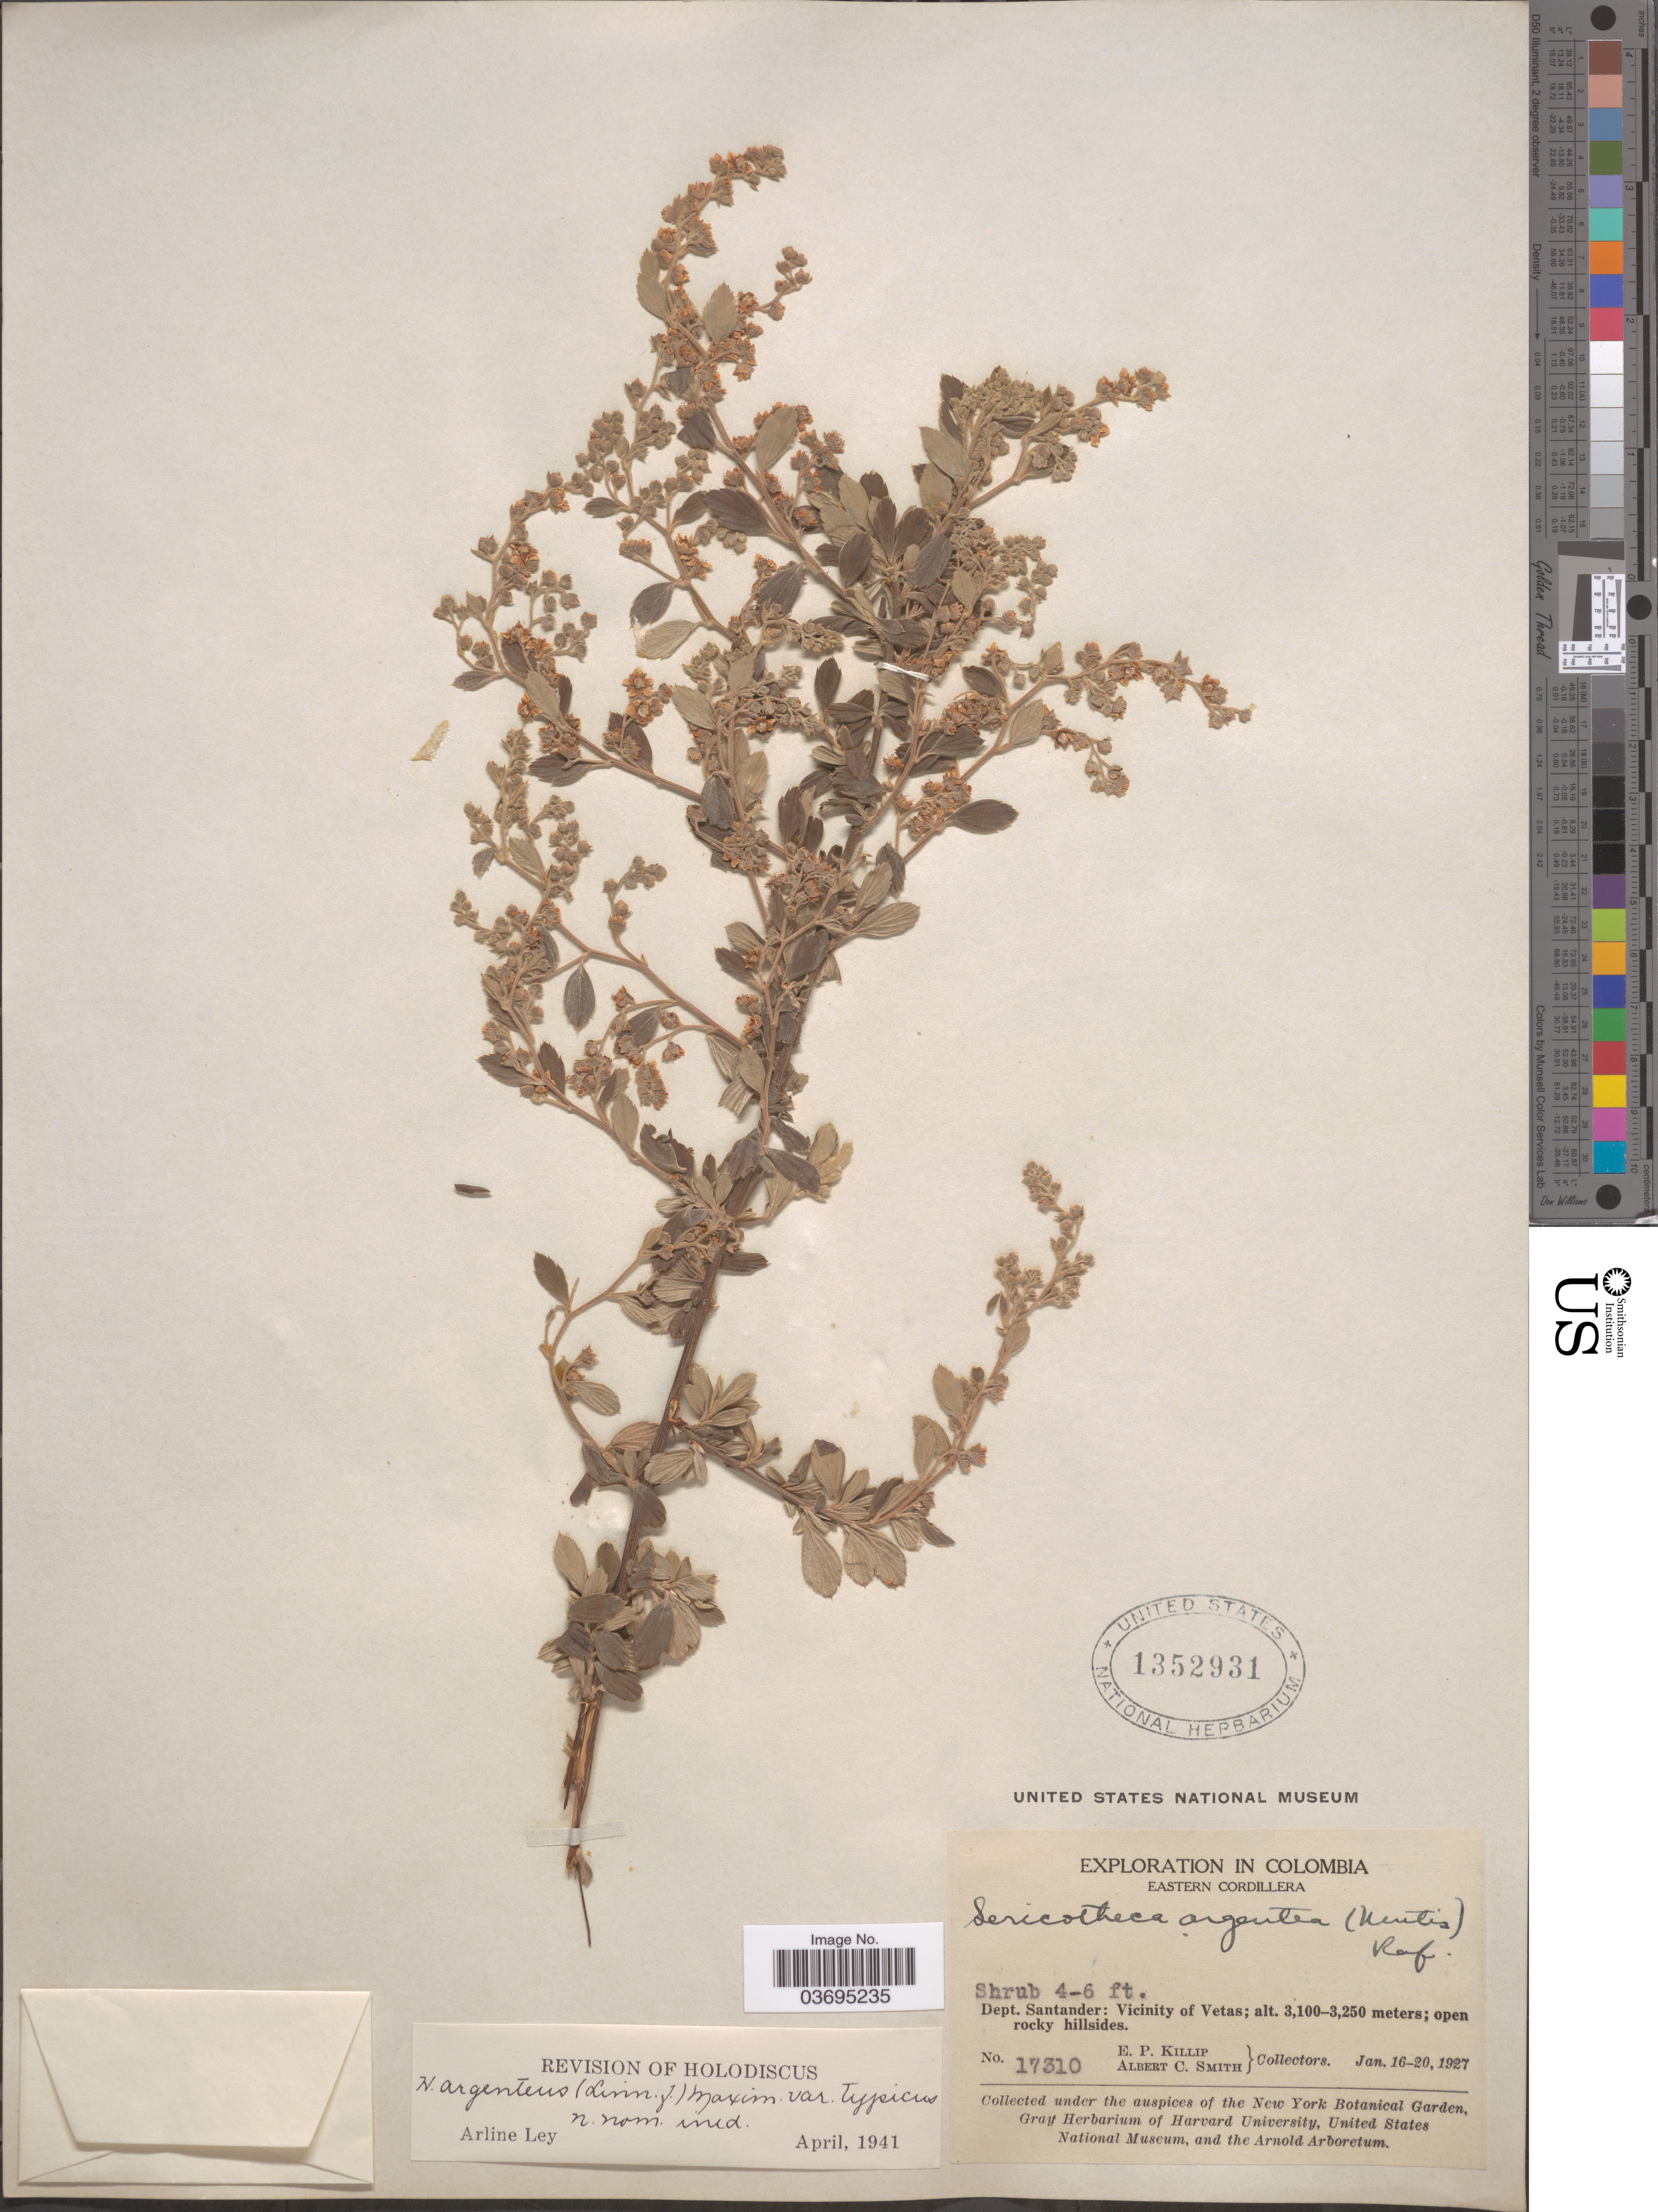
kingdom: Plantae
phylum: Tracheophyta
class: Magnoliopsida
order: Rosales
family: Rosaceae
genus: Holodiscus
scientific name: Holodiscus argenteus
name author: (L. f.) Maxim.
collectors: E. P. Killip & A. C. Smith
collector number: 17310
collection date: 1927-01-16/1927-01-20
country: Colombia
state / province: Santander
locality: Eastern Cordillera. Dept. Santander: Vicinity of Vetas.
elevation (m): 3100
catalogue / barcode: US 1352931